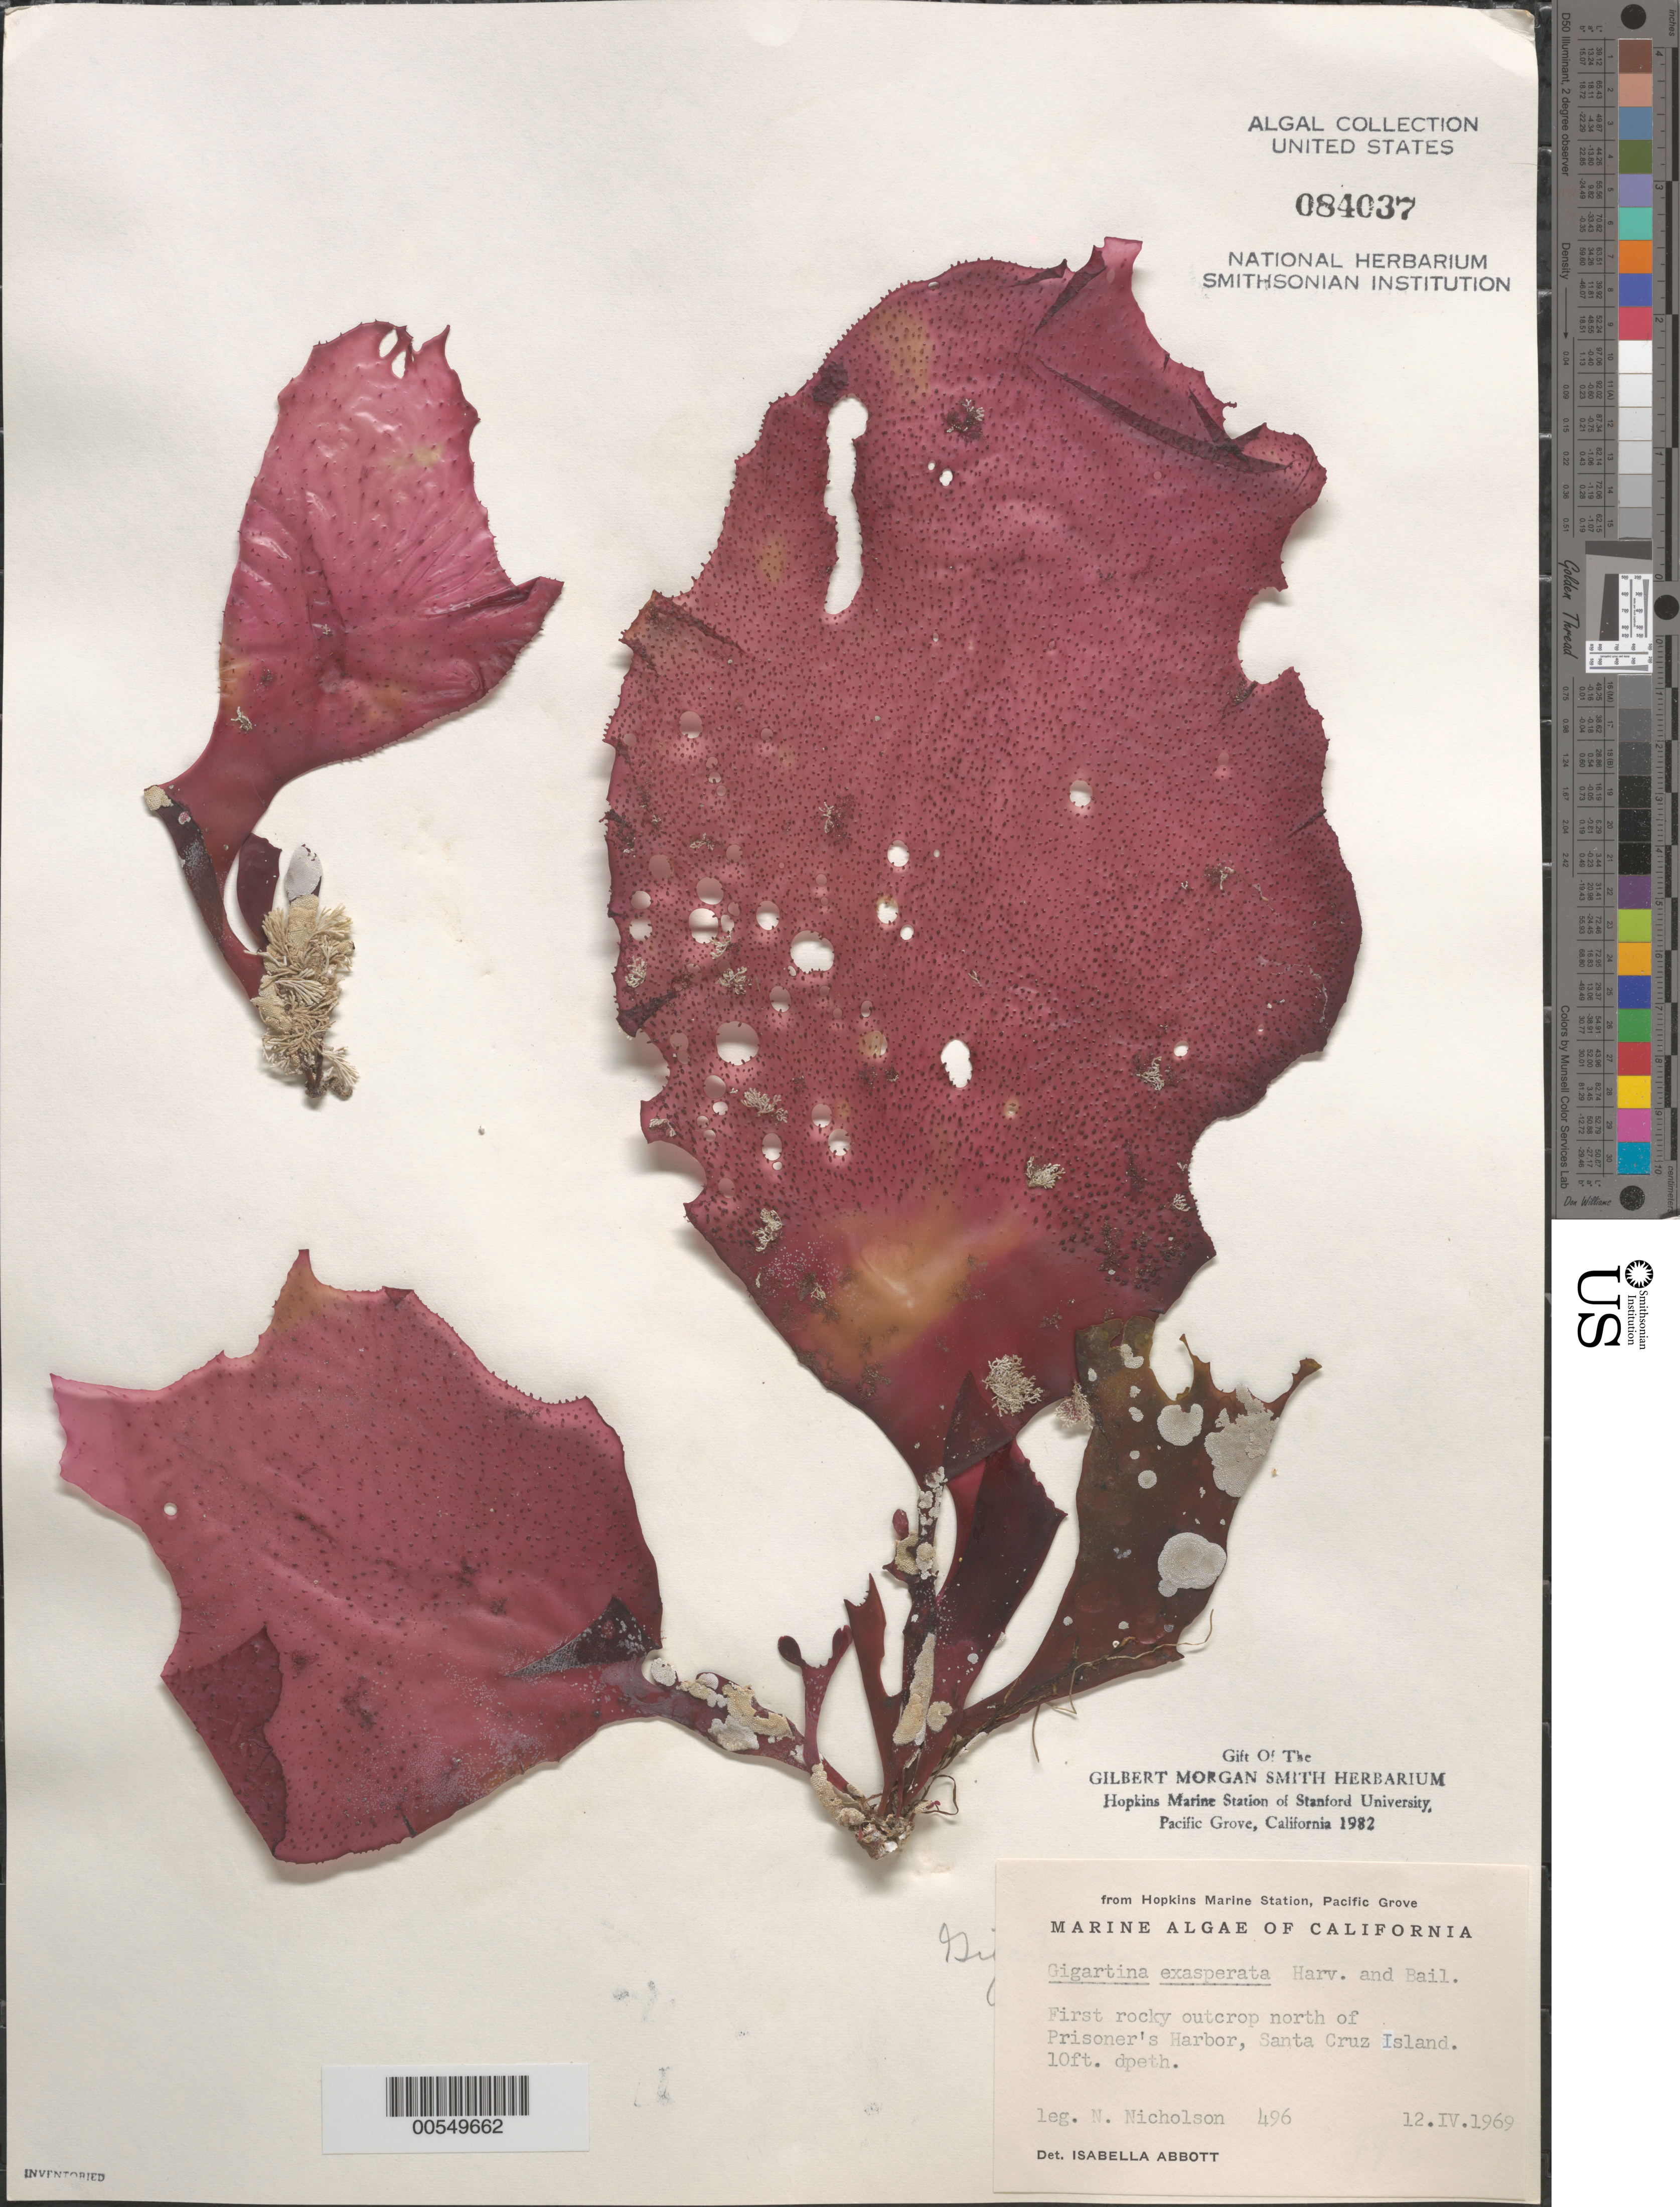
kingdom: Plantae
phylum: Rhodophyta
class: Florideophyceae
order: Gigartinales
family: Gigartinaceae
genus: Chondracanthus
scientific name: Chondracanthus exasperatus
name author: (Harv. & J. Bailey) J.R. Hughey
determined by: Algae name updating Project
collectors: N. Nicholson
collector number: Nln 496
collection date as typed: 12 Apr 1969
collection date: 1969-04-12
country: United States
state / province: California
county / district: Santa Barbara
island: Santa Cruz Island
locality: North of Prisoner's Harbor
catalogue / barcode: US 84037